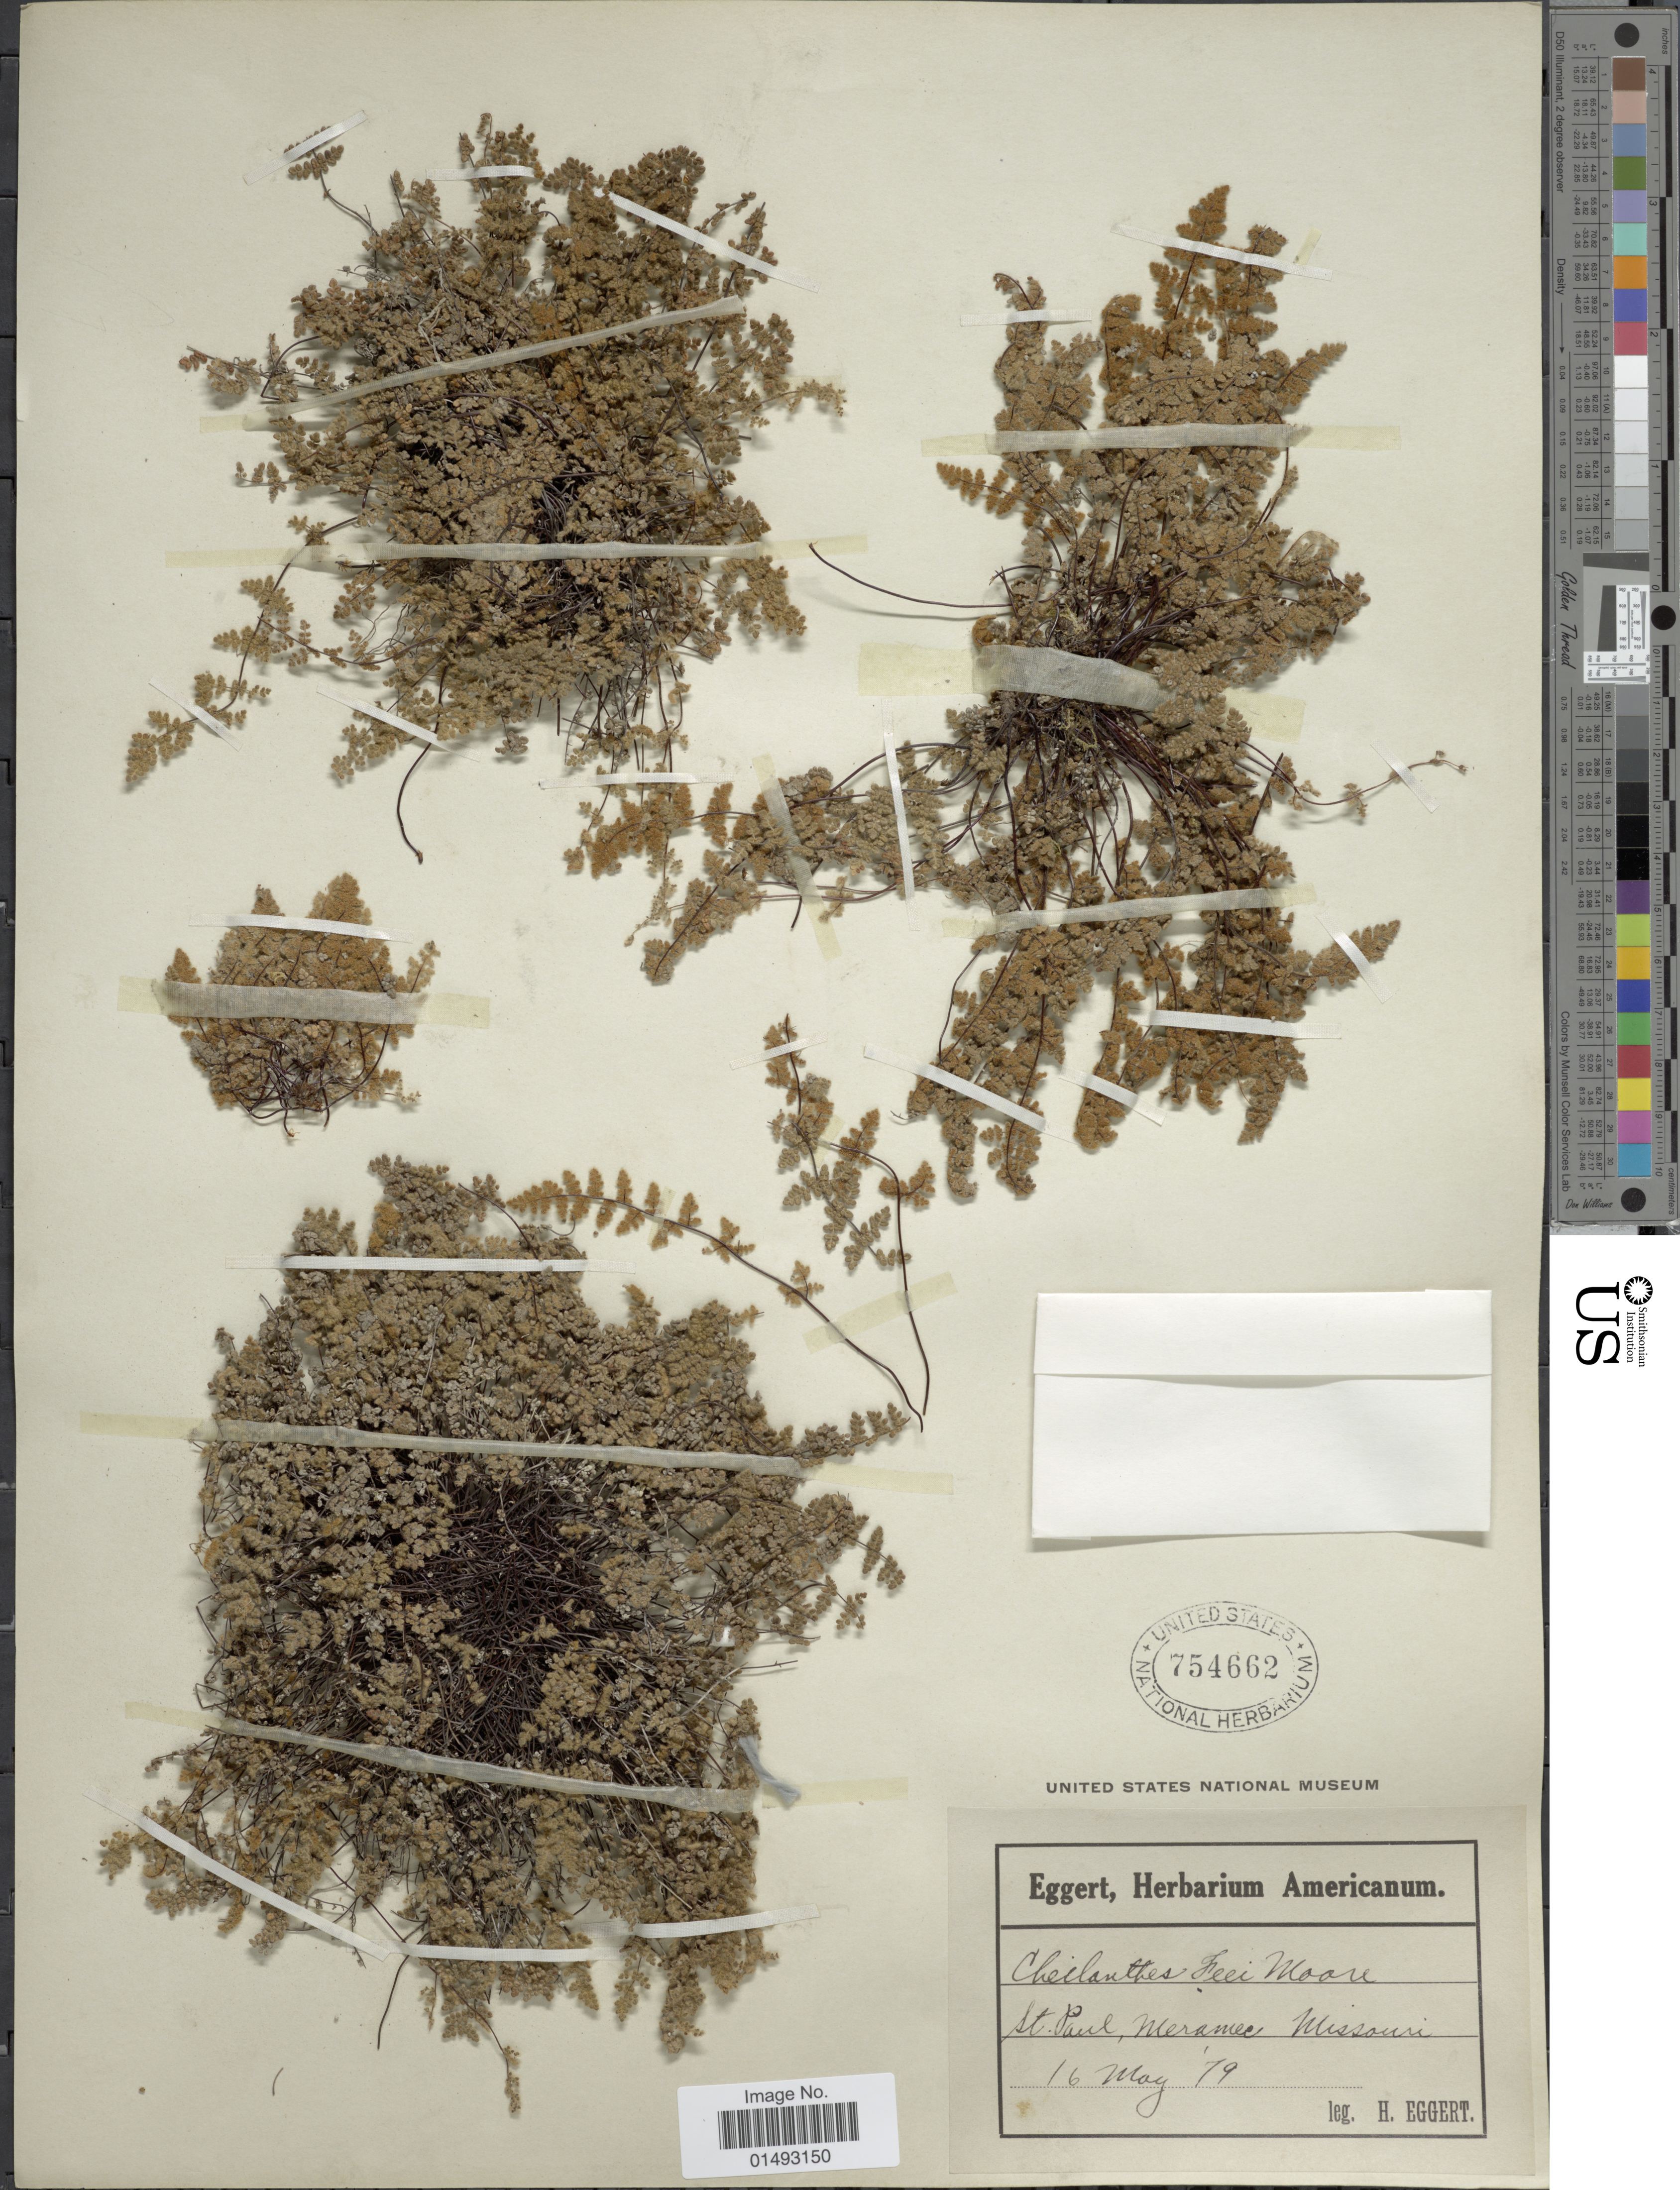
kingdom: Plantae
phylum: Tracheophyta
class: Polypodiopsida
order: Polypodiales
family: Pteridaceae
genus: Myriopteris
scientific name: Myriopteris gracilis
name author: Fée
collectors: H. Eggert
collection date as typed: Transcribed d/m/y: 16/5/19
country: United States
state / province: Missouri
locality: St Paul, Meramec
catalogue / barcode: US 754662